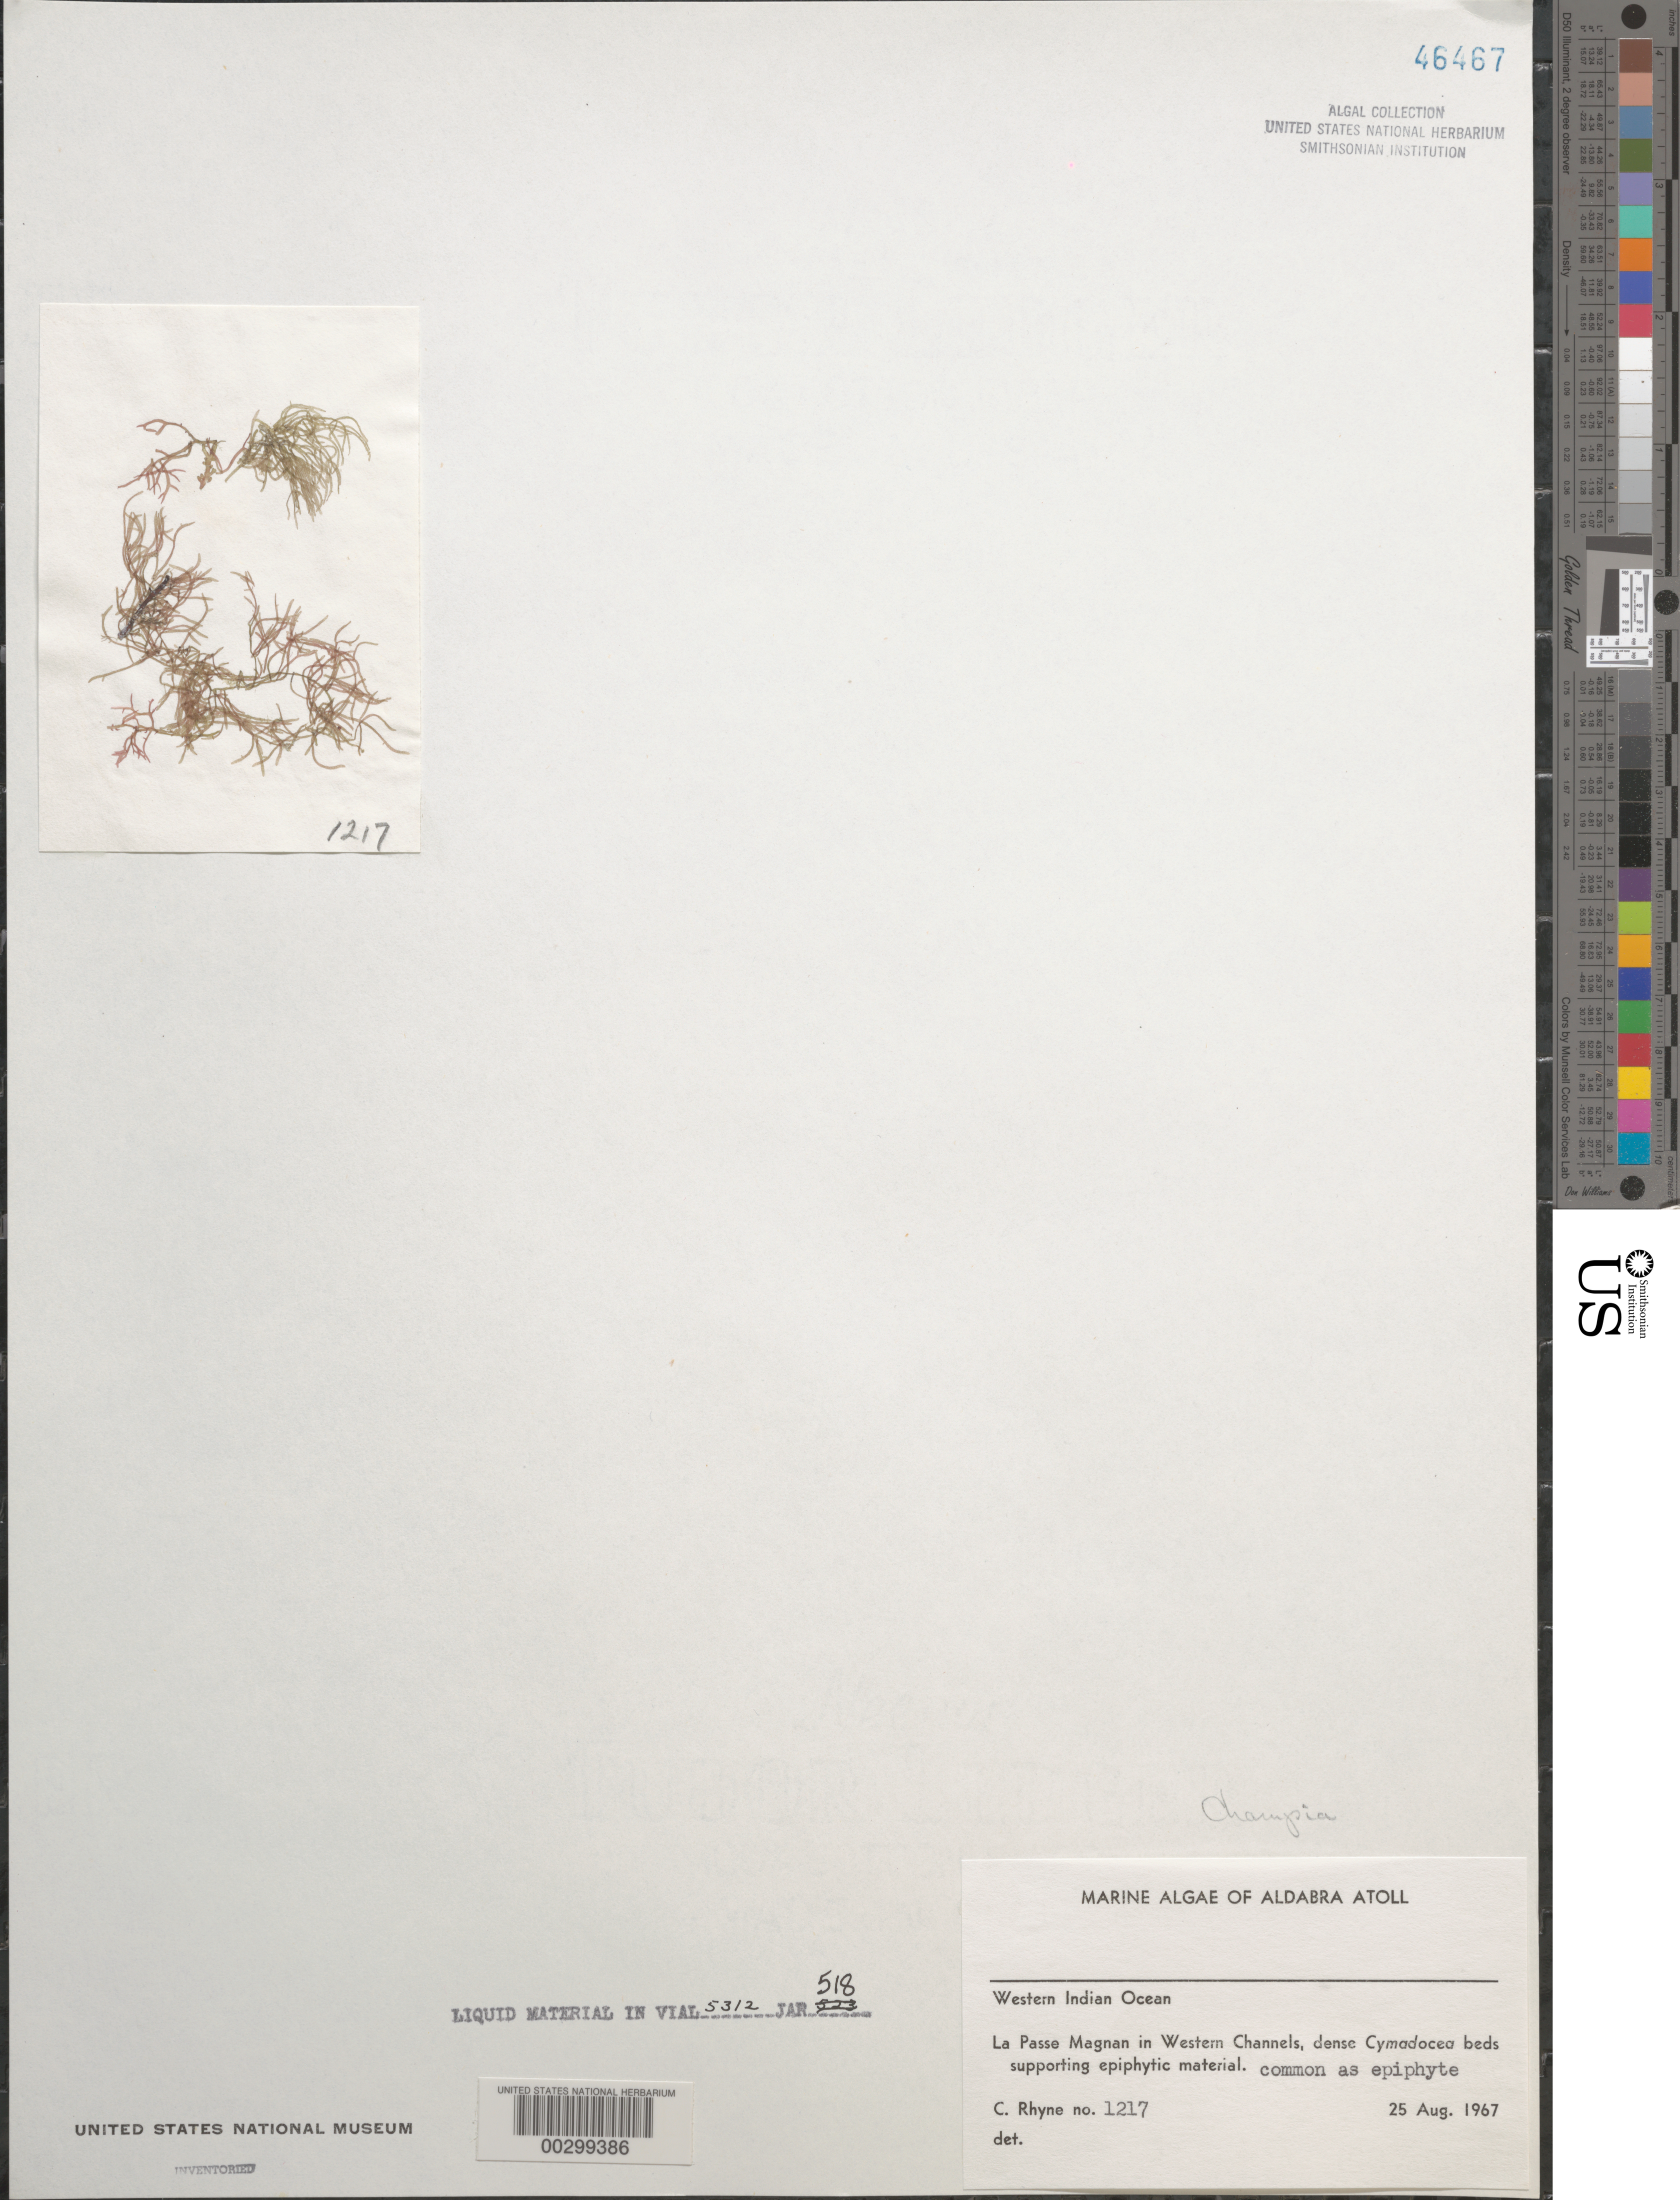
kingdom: Plantae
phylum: Rhodophyta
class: Florideophyceae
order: Rhodymeniales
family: Champiaceae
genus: Champia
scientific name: Champia sp.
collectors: C. Rhyne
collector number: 1217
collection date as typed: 25 Aug 1967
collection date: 1967-08-25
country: Seychelles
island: Aldabra Atoll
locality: La Passe Magnan, Western Channels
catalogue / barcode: US 46467